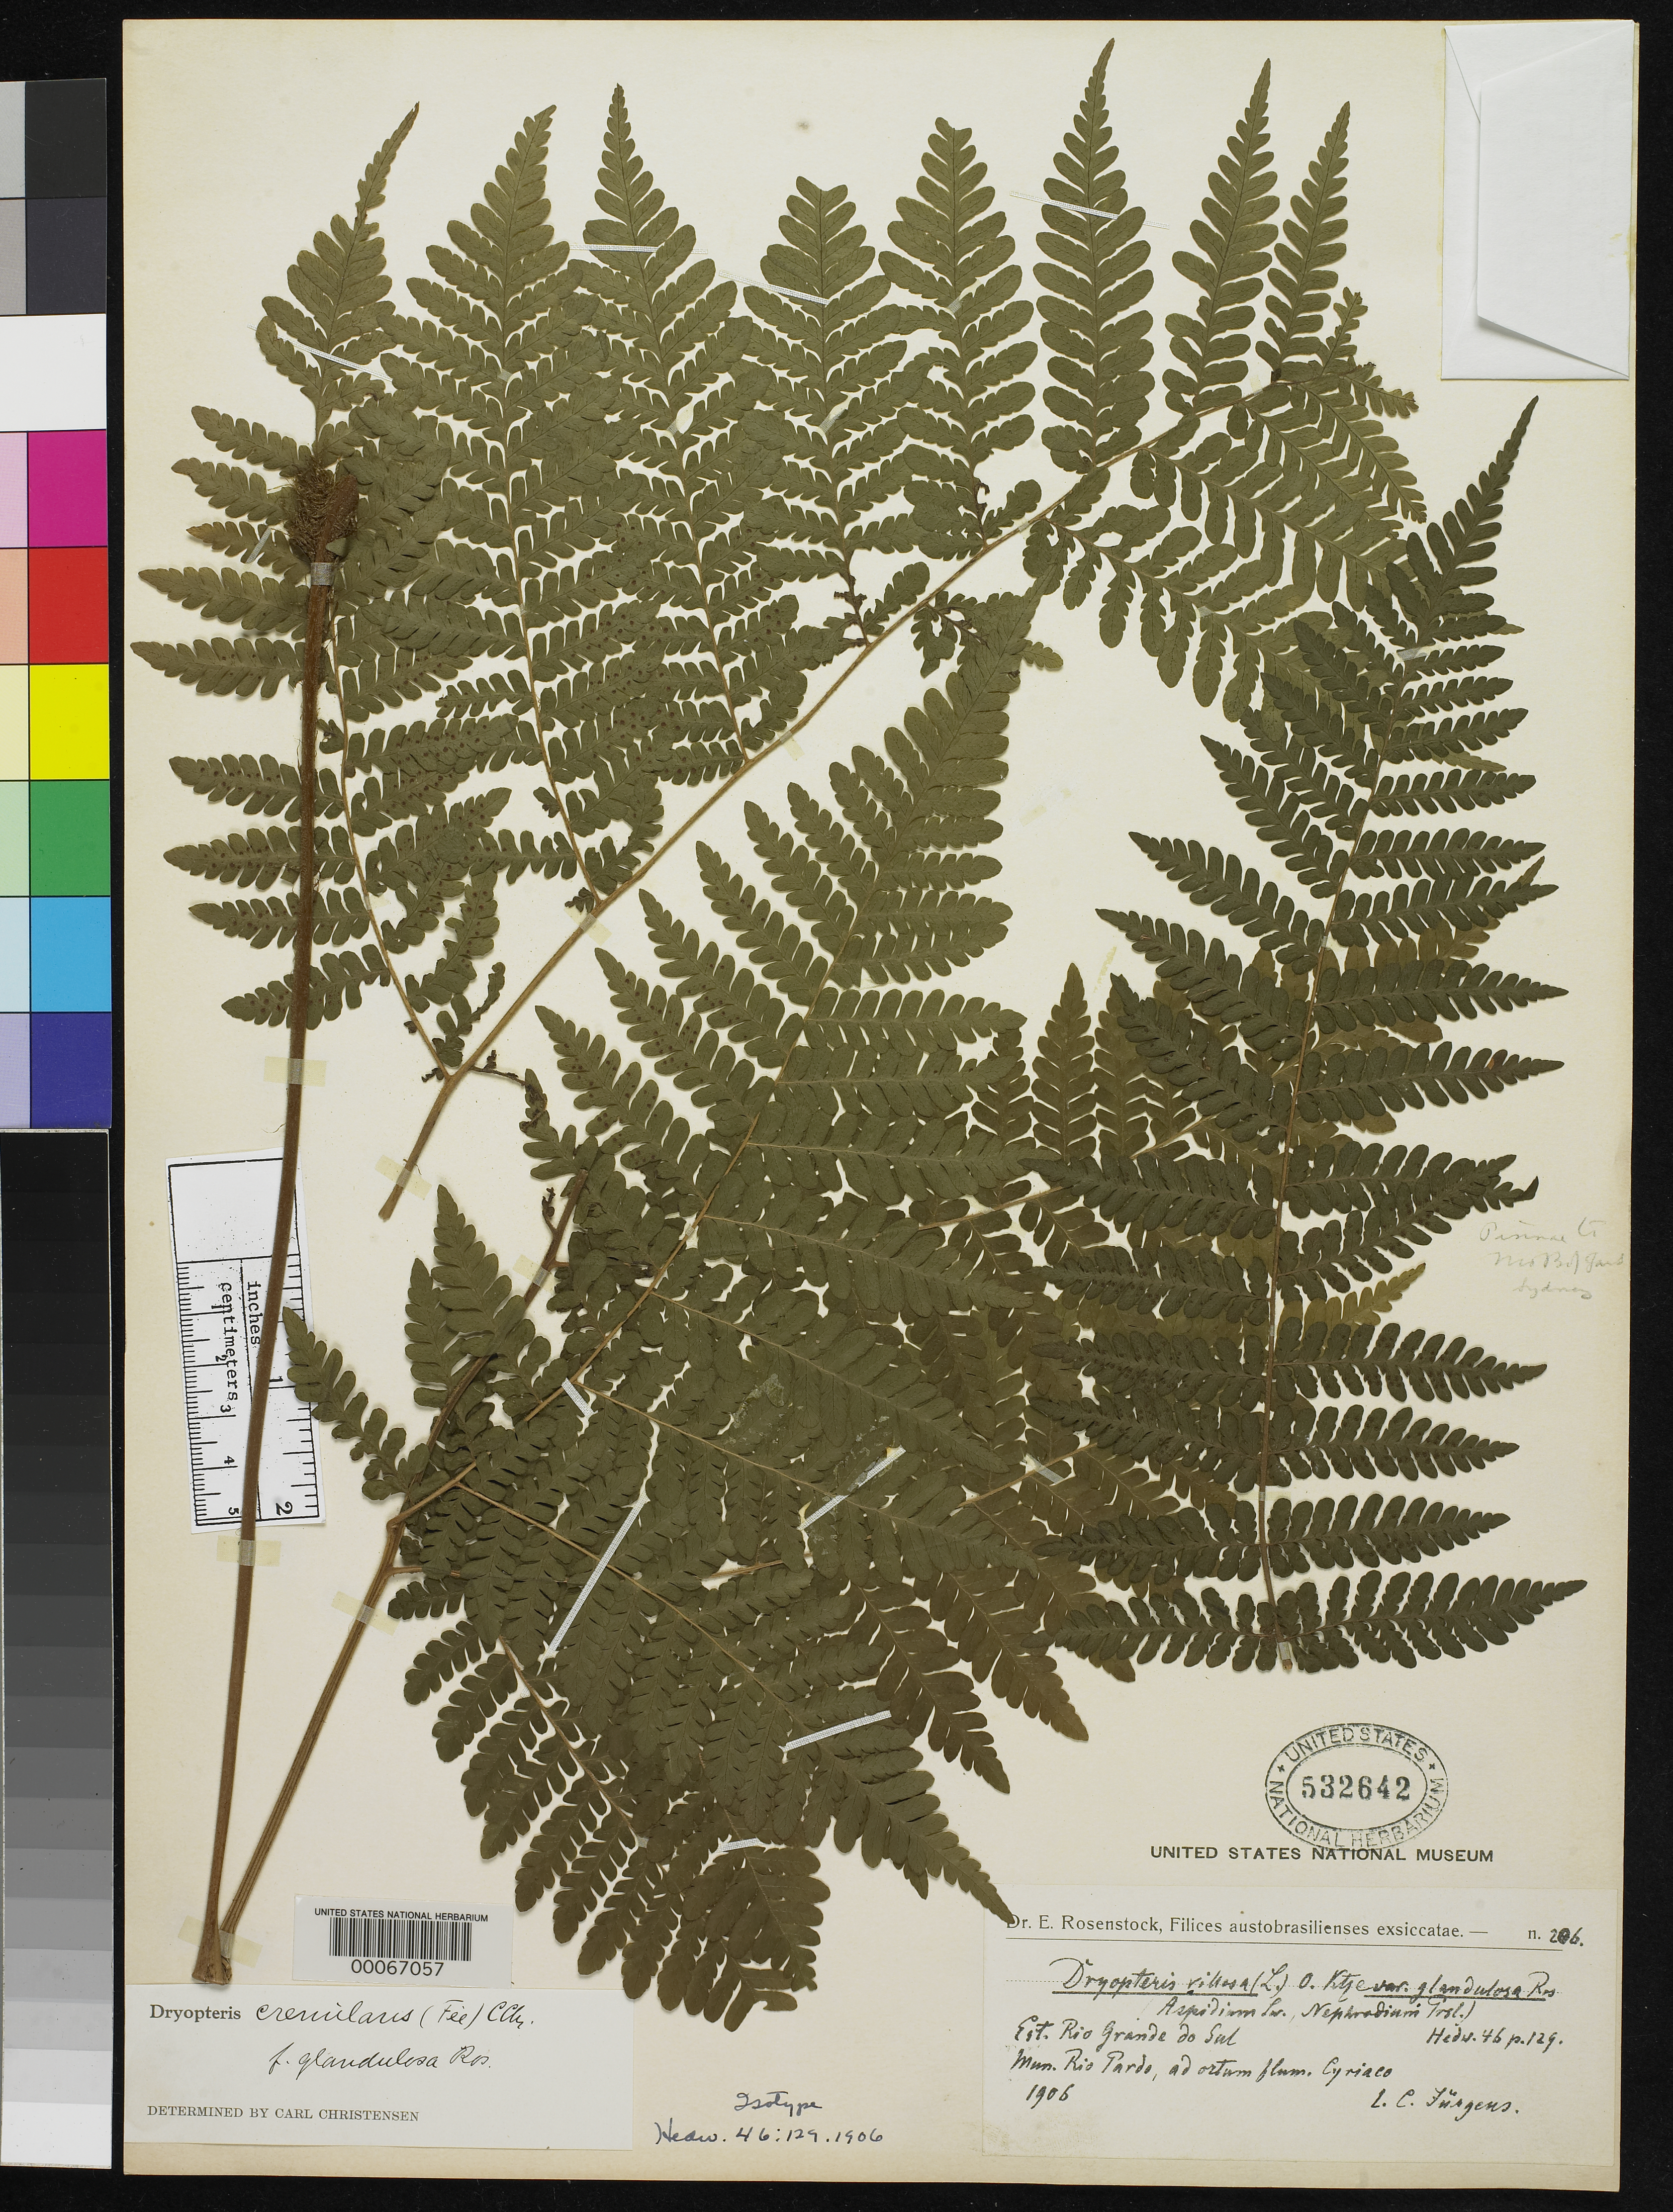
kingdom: Plantae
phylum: Tracheophyta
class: Polypodiopsida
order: Polypodiales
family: Dryopteridaceae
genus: Dryopteris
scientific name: Dryopteris villosa var. glandulosa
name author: Rosenst.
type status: Type Collection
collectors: C. Juergens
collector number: Rosenstock Exs. 206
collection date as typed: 1906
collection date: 1906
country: Brazil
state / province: Rio Grande do Sul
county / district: Rio Pardo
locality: Mouth of Rio Cyriaco.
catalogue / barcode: US 532642-2